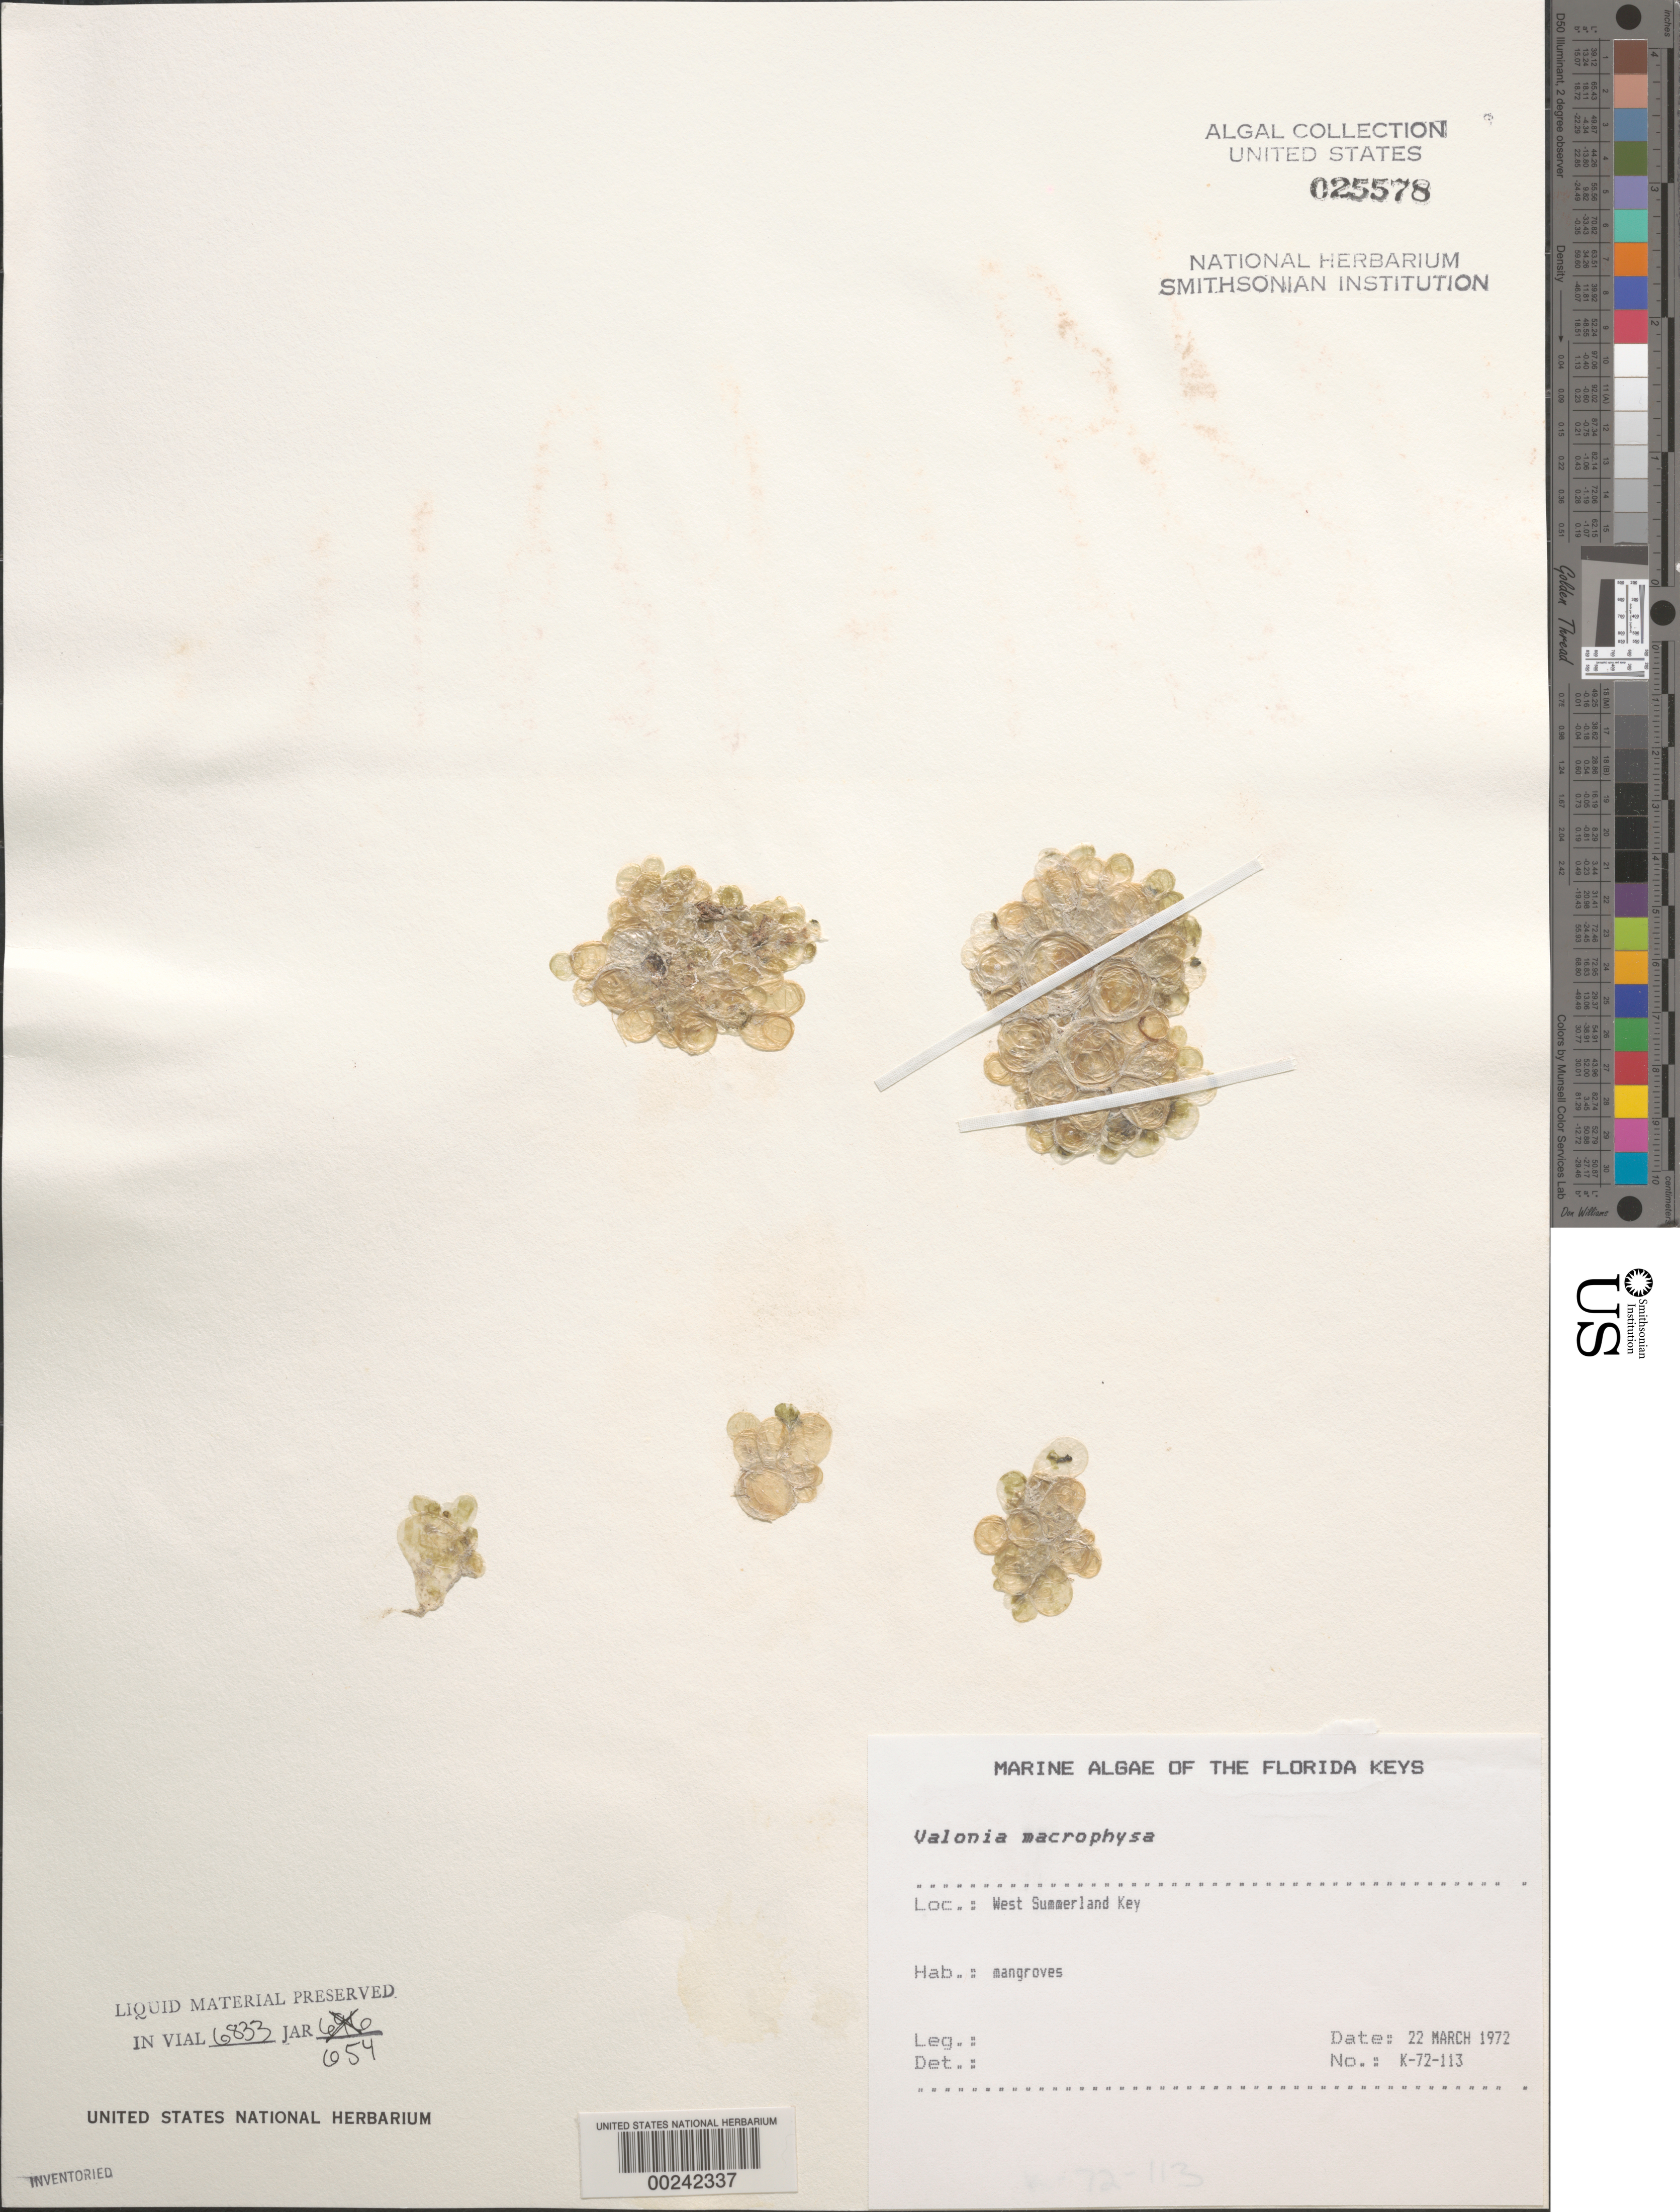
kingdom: Plantae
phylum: Chlorophyta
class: Ulvophyceae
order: Siphonocladales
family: Valoniaceae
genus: Valonia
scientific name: Valonia macrophysa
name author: Kütz.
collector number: K-72-113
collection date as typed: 22 Mar 1972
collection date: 1972-03-22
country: United States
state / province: Florida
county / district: Monroe County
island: West Summerland Key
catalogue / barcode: US 25578